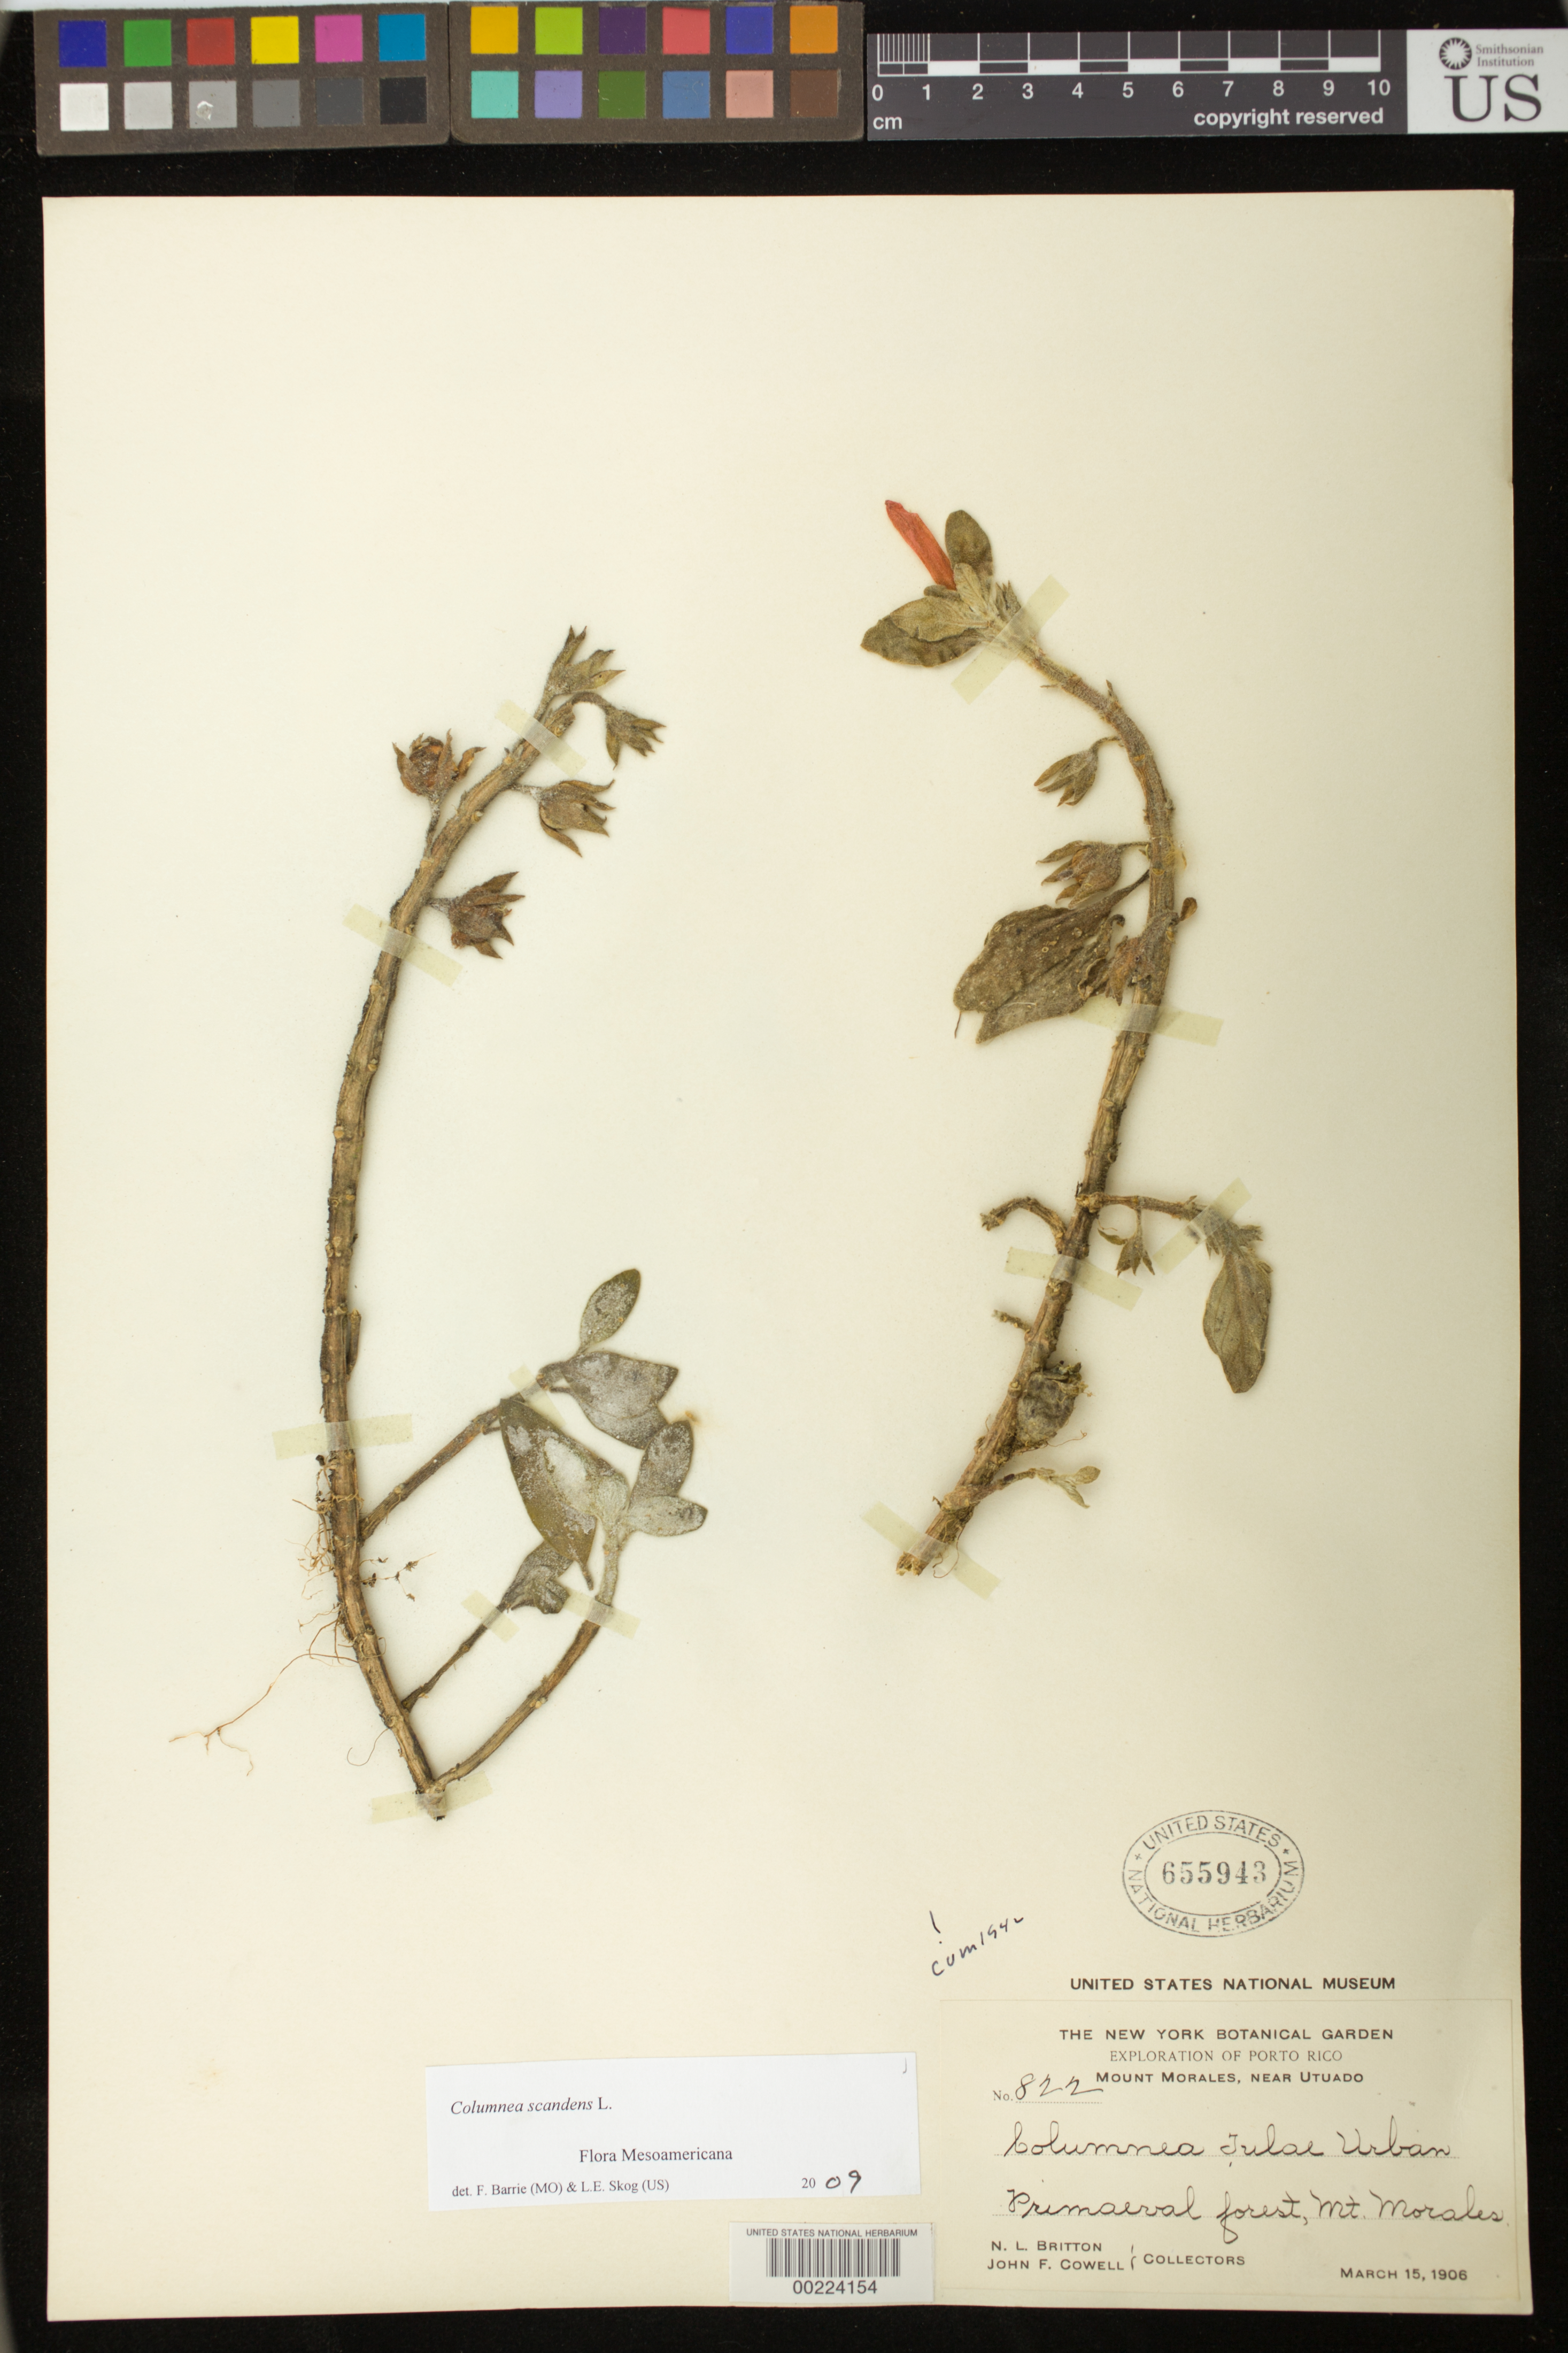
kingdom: Plantae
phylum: Tracheophyta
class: Magnoliopsida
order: Lamiales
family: Gesneriaceae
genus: Columnea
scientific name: Columnea scandens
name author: L.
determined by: Barrie, F. R.; Skog, Laurence E.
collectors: N. Britton & J. F. Cowell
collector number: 822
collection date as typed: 15 Mar 1906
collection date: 1906-03-15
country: Puerto Rico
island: Puerto Rico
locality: Mount Morales, near Utuado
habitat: Primaeval forest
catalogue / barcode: US 655943